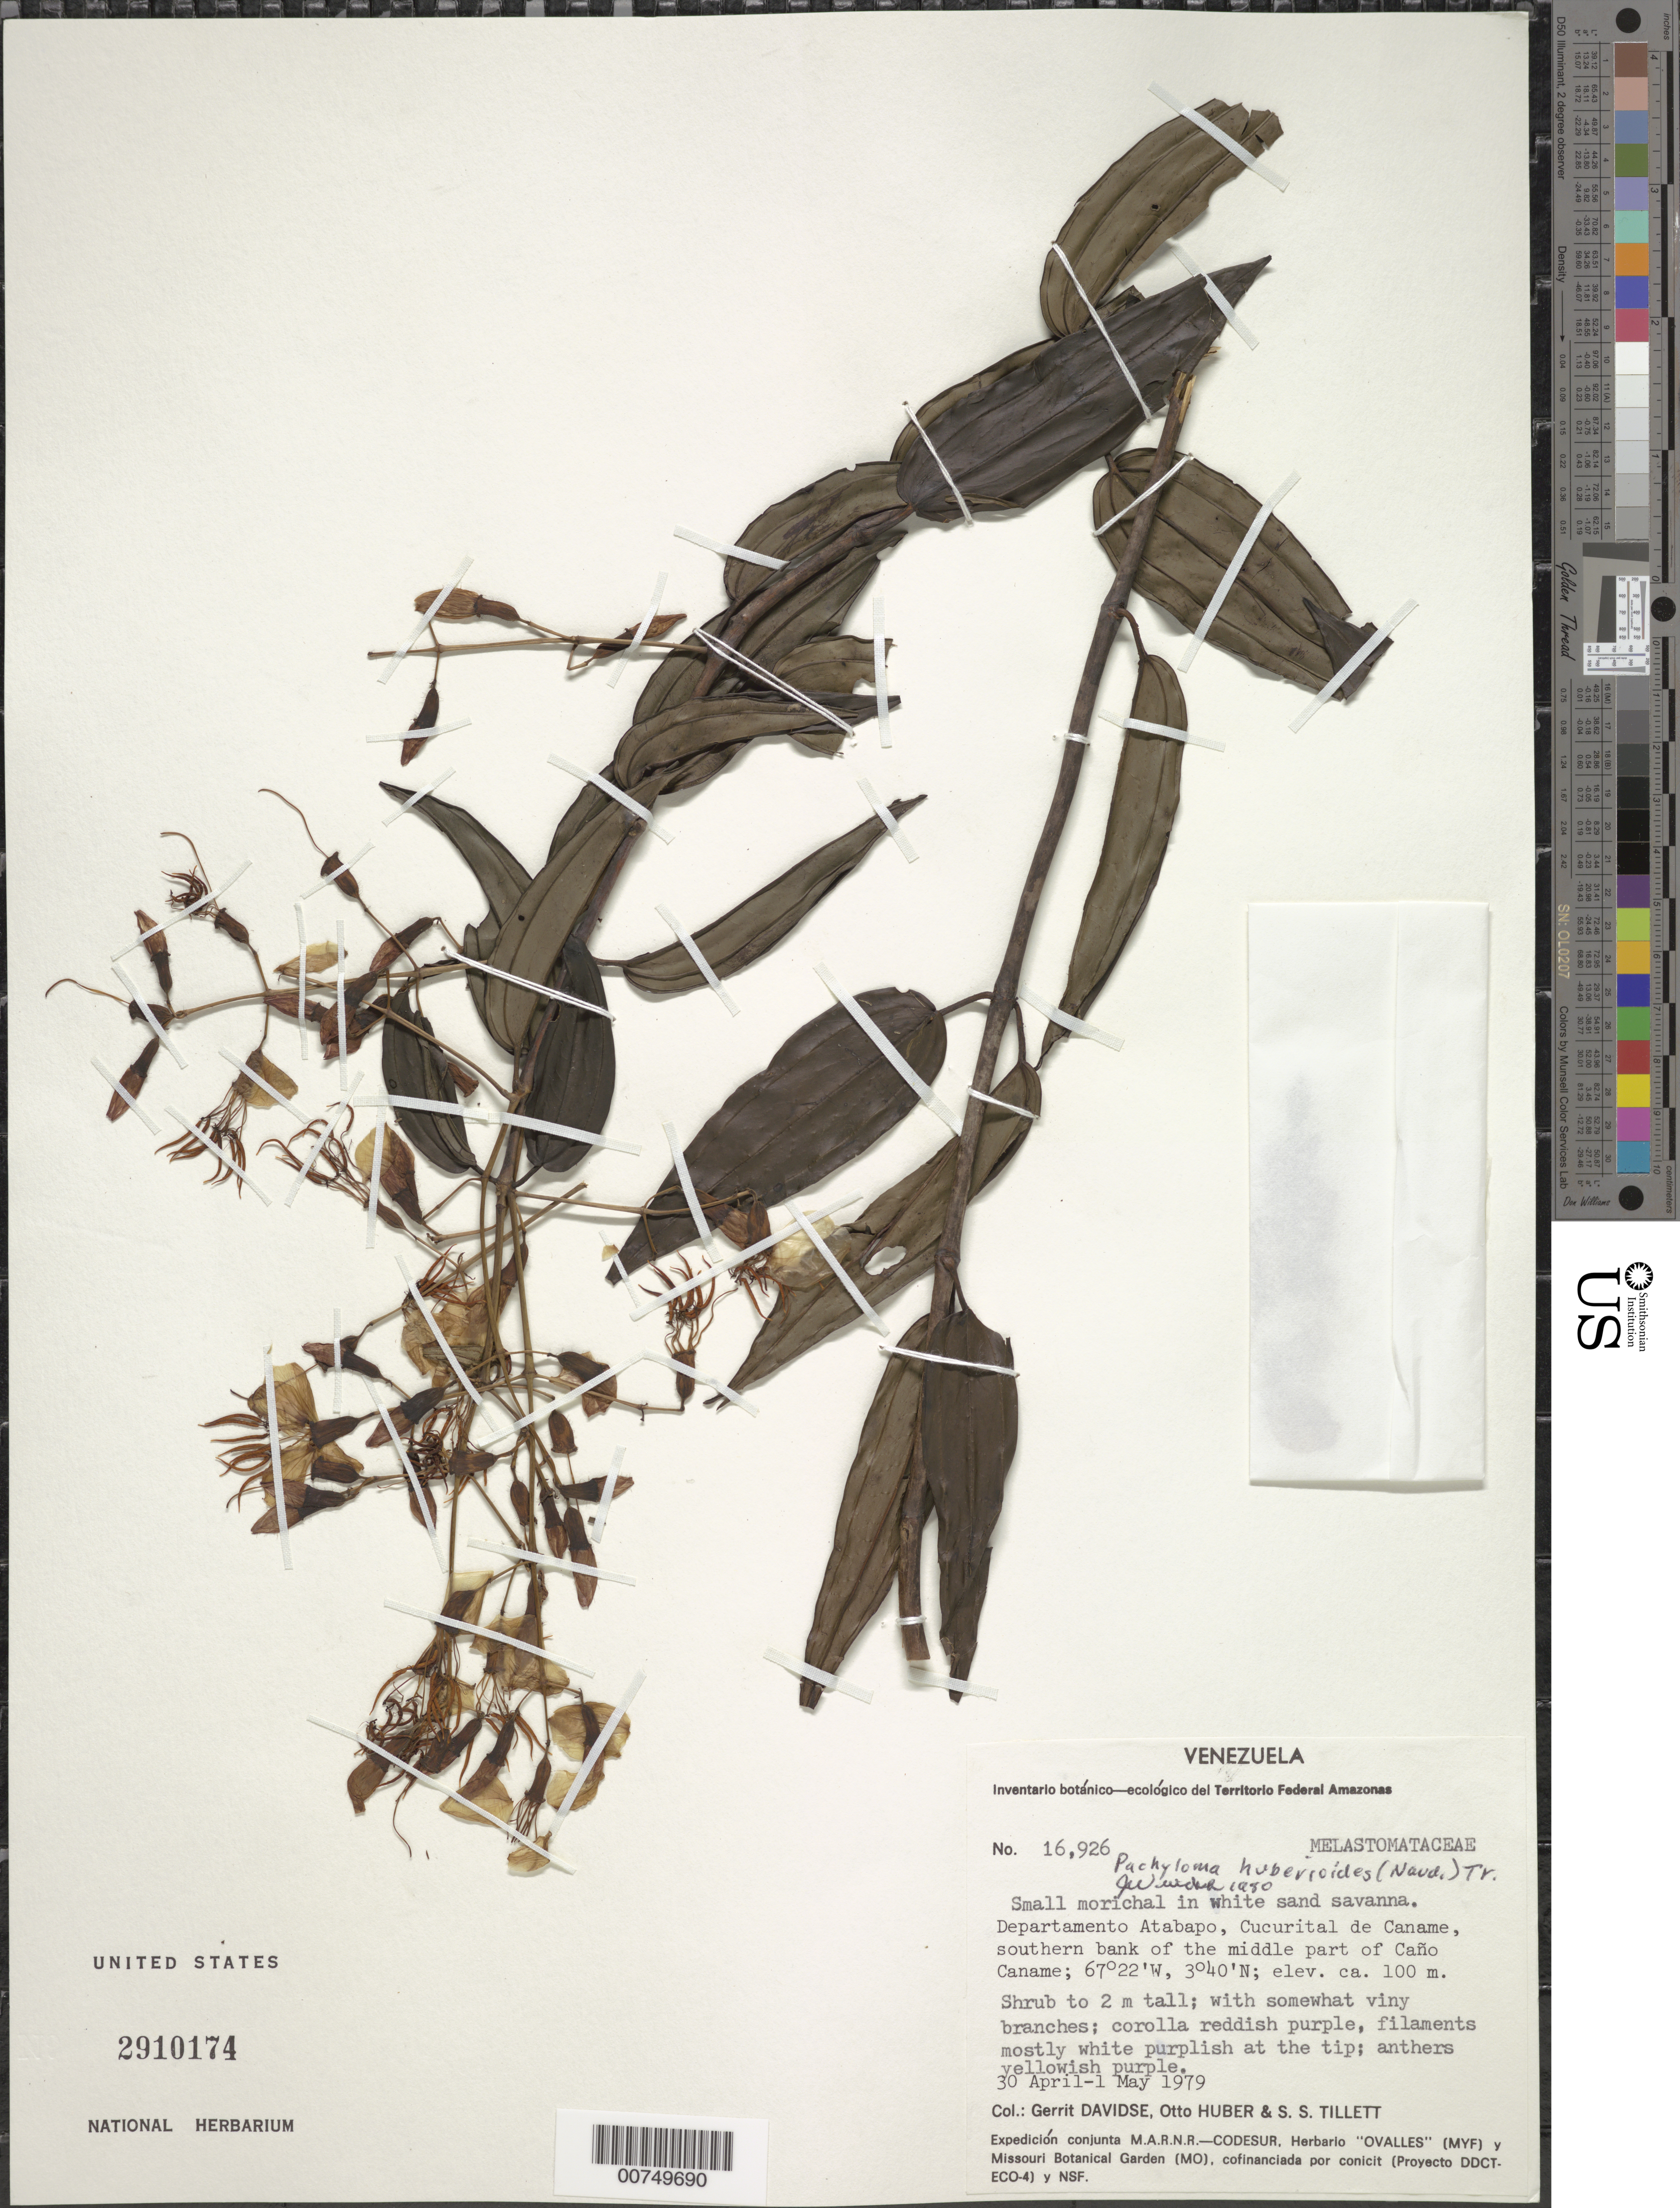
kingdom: Plantae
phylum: Tracheophyta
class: Magnoliopsida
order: Myrtales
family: Melastomataceae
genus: Pachyloma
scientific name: Pachyloma huberioides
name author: (Naudin) Triana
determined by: Wurdack, John J., (US), US (UNITED STATES)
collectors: G. Davidse, O. Huber & S. S. Tillett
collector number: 16926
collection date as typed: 30-Apr-79 to 1-May-79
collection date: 1979-04-30/1979-05-01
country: Venezuela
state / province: Amazonas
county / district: Atabapo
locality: Cucurital de Caname, southern bank of the middle part of Caño Caname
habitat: Small morichal in white sand savanna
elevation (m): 100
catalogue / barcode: US 2910174